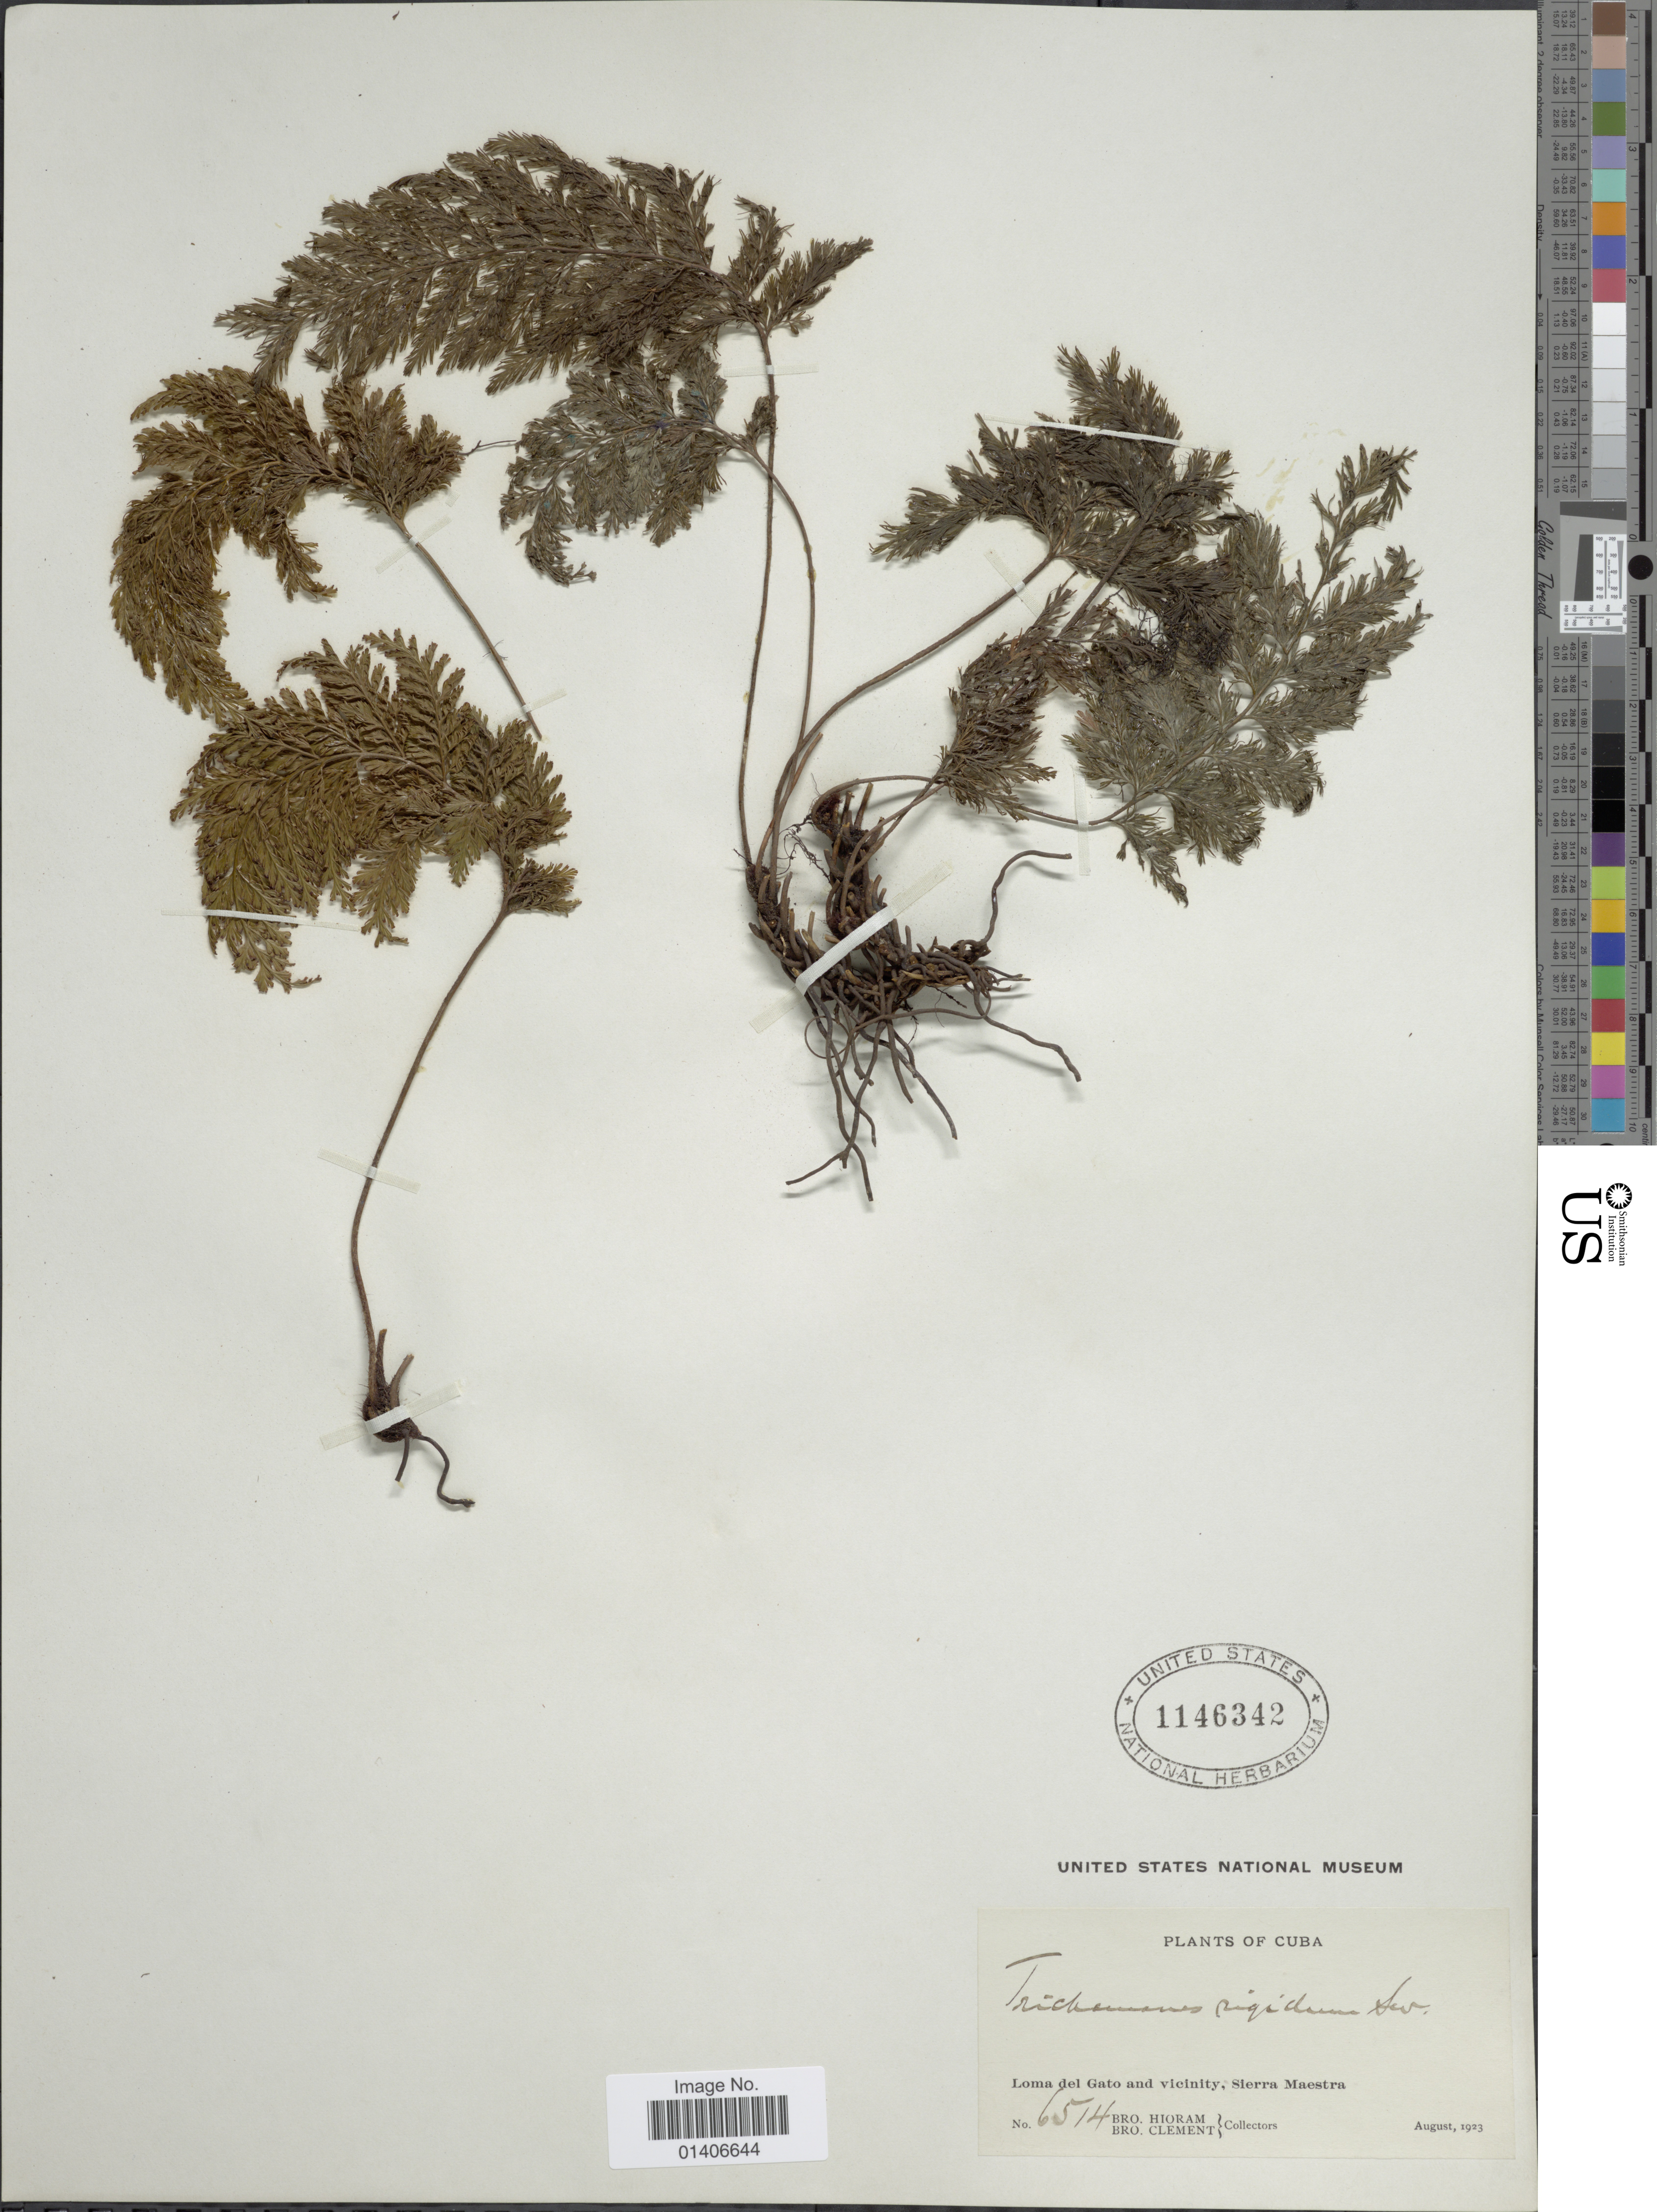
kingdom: Plantae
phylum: Tracheophyta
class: Polypodiopsida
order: Hymenophyllales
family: Hymenophyllaceae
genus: Abrodictyum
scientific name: Abrodictyum rigidum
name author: (Sw.) Ebihara & Dubuisson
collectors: Bro. Hioram & B. Clement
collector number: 6514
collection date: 1923-08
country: Cuba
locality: Loma del Gato and vicinity; Sierra Maestra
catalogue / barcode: US 1146342